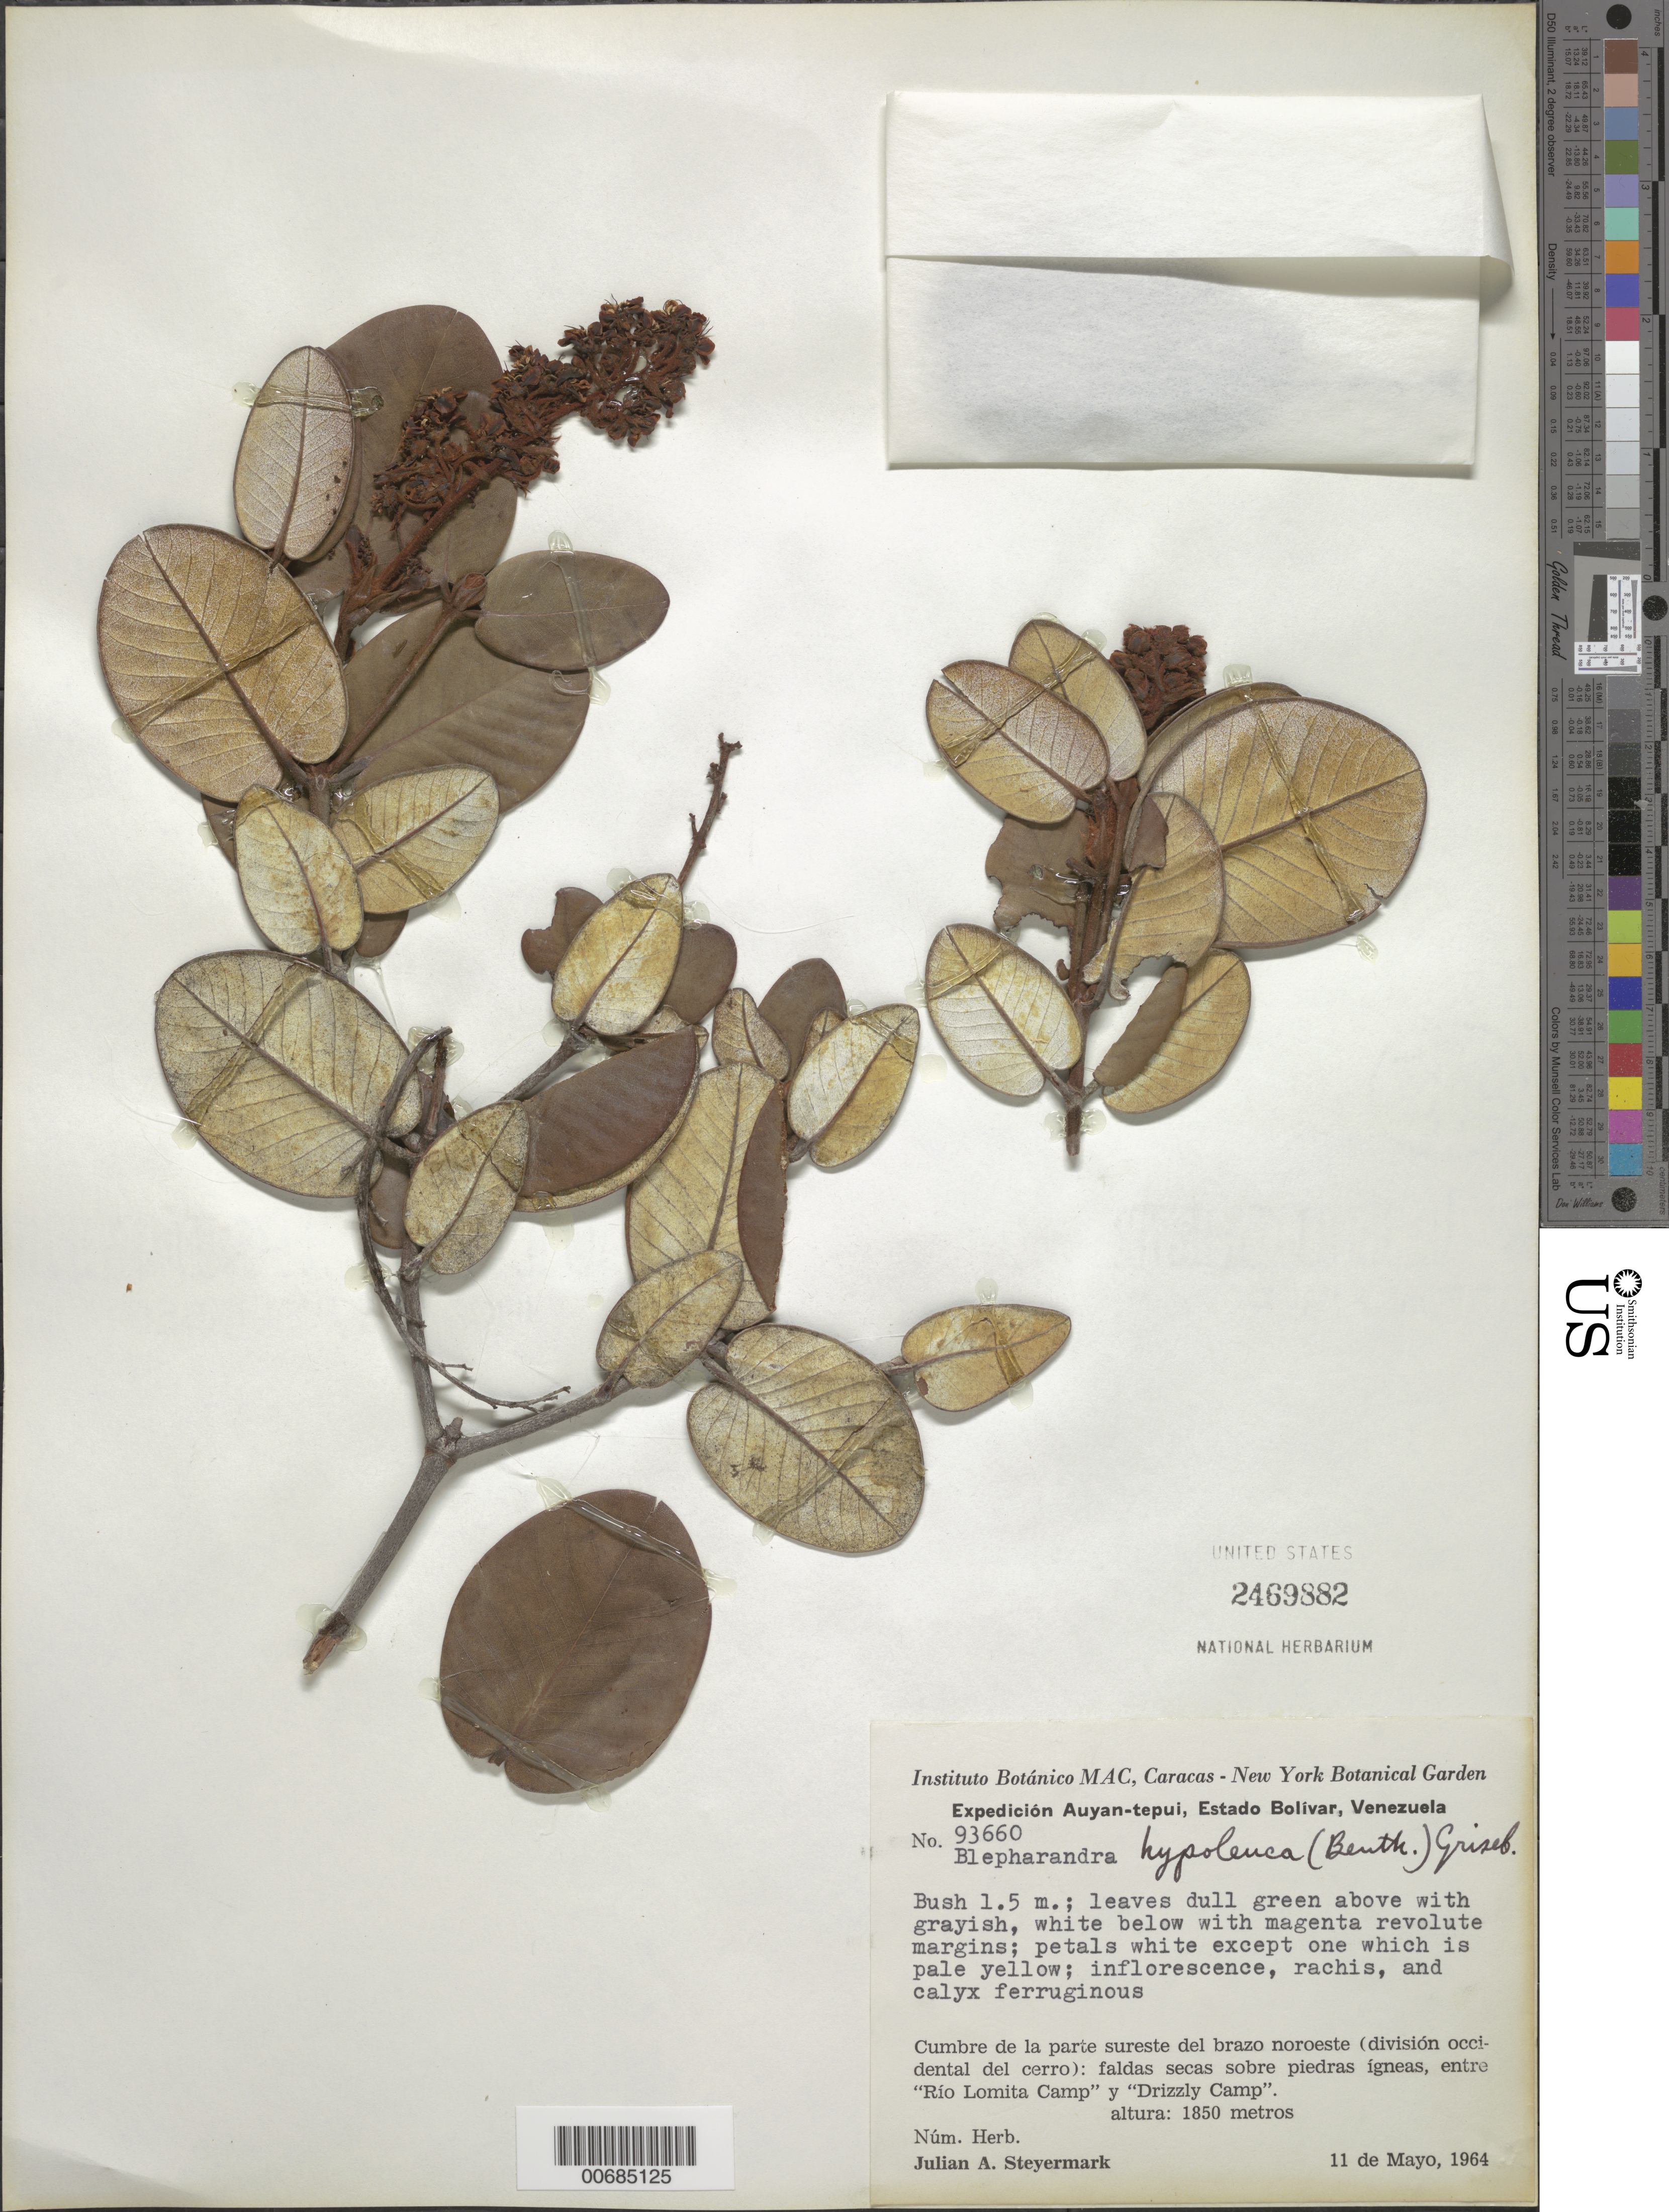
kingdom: Plantae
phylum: Tracheophyta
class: Magnoliopsida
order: Malpighiales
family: Malpighiaceae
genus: Blepharandra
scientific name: Blepharandra hypoleuca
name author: (Benth.) Griseb.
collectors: J. Steyermark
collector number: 93660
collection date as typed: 11-May-64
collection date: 1964-05-11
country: Venezuela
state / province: Bolívar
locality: Auyan-tepuí, entre Río Lomita Camp & Drizzly Camp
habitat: Faldas secas sobre piedras igneas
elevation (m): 1850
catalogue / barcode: US 2469882